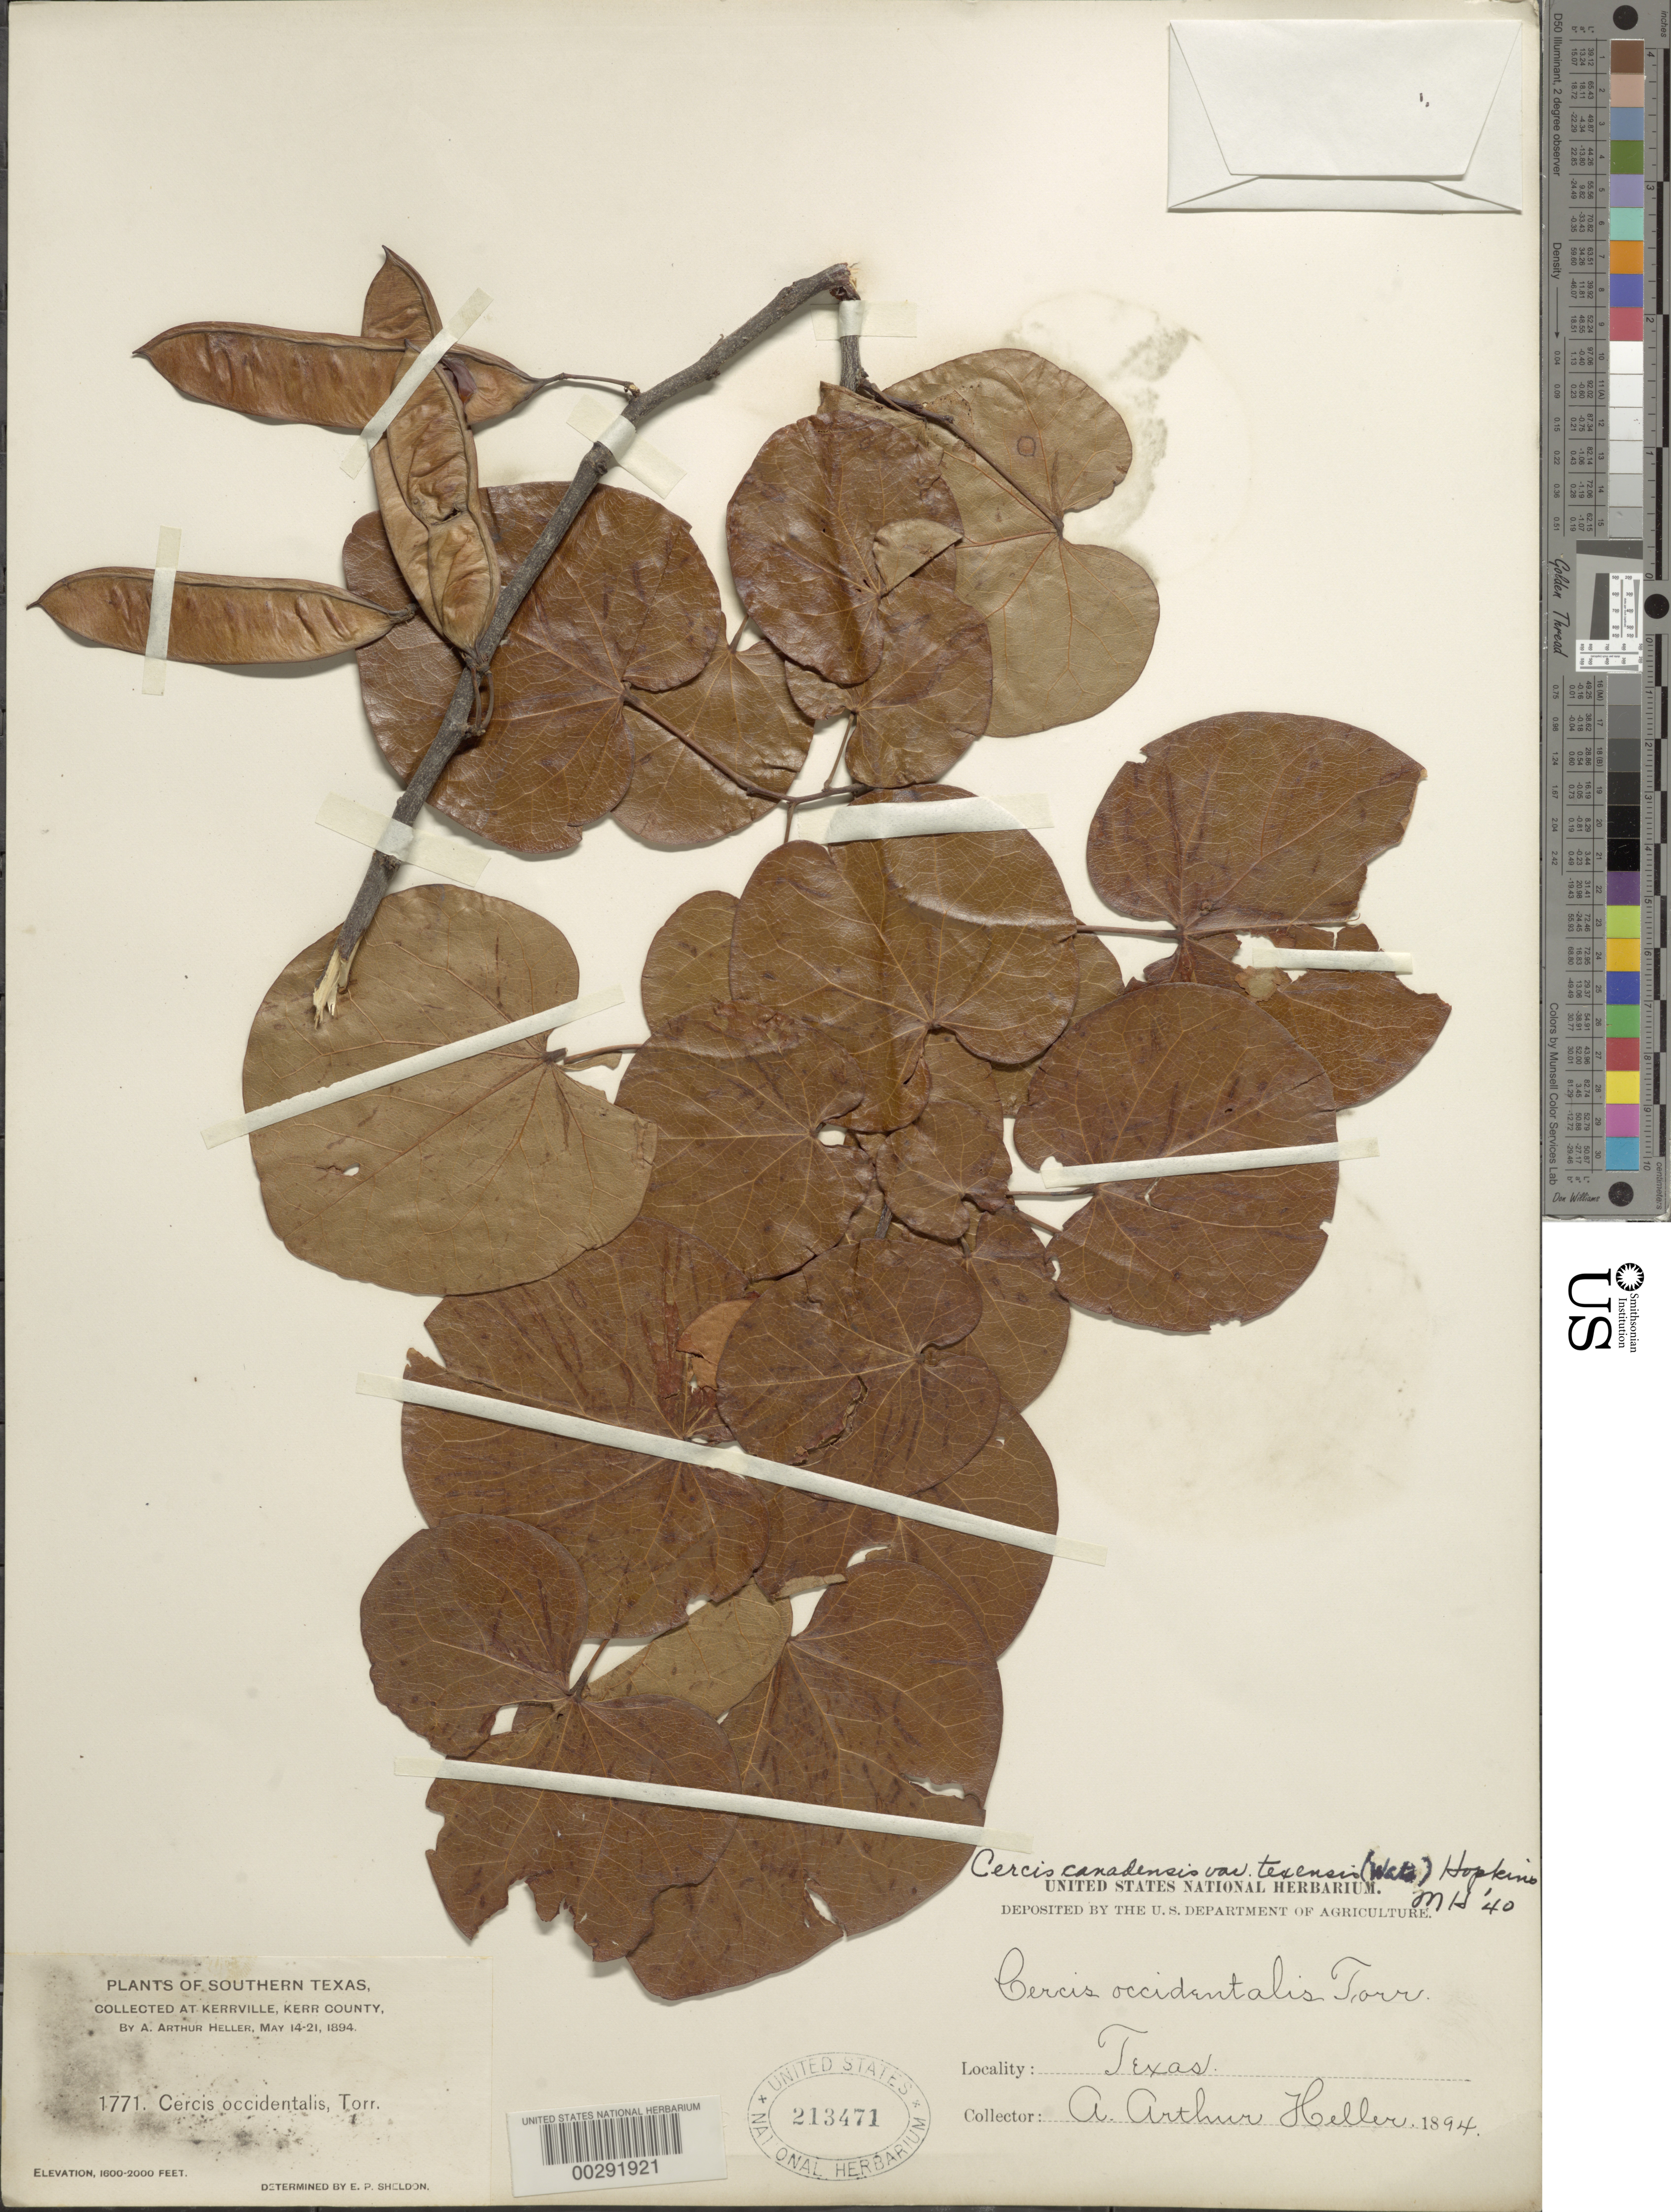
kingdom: Plantae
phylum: Tracheophyta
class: Magnoliopsida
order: Fabales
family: Fabaceae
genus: Cercis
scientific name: Cercis reniformis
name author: A. Gray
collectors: A. A. Heller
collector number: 1771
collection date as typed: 14 May 1894 to 21 May 1894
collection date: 1894-05-14/1894-05-21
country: United States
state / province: Texas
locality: Polytechnic.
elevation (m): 488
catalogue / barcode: US 213471